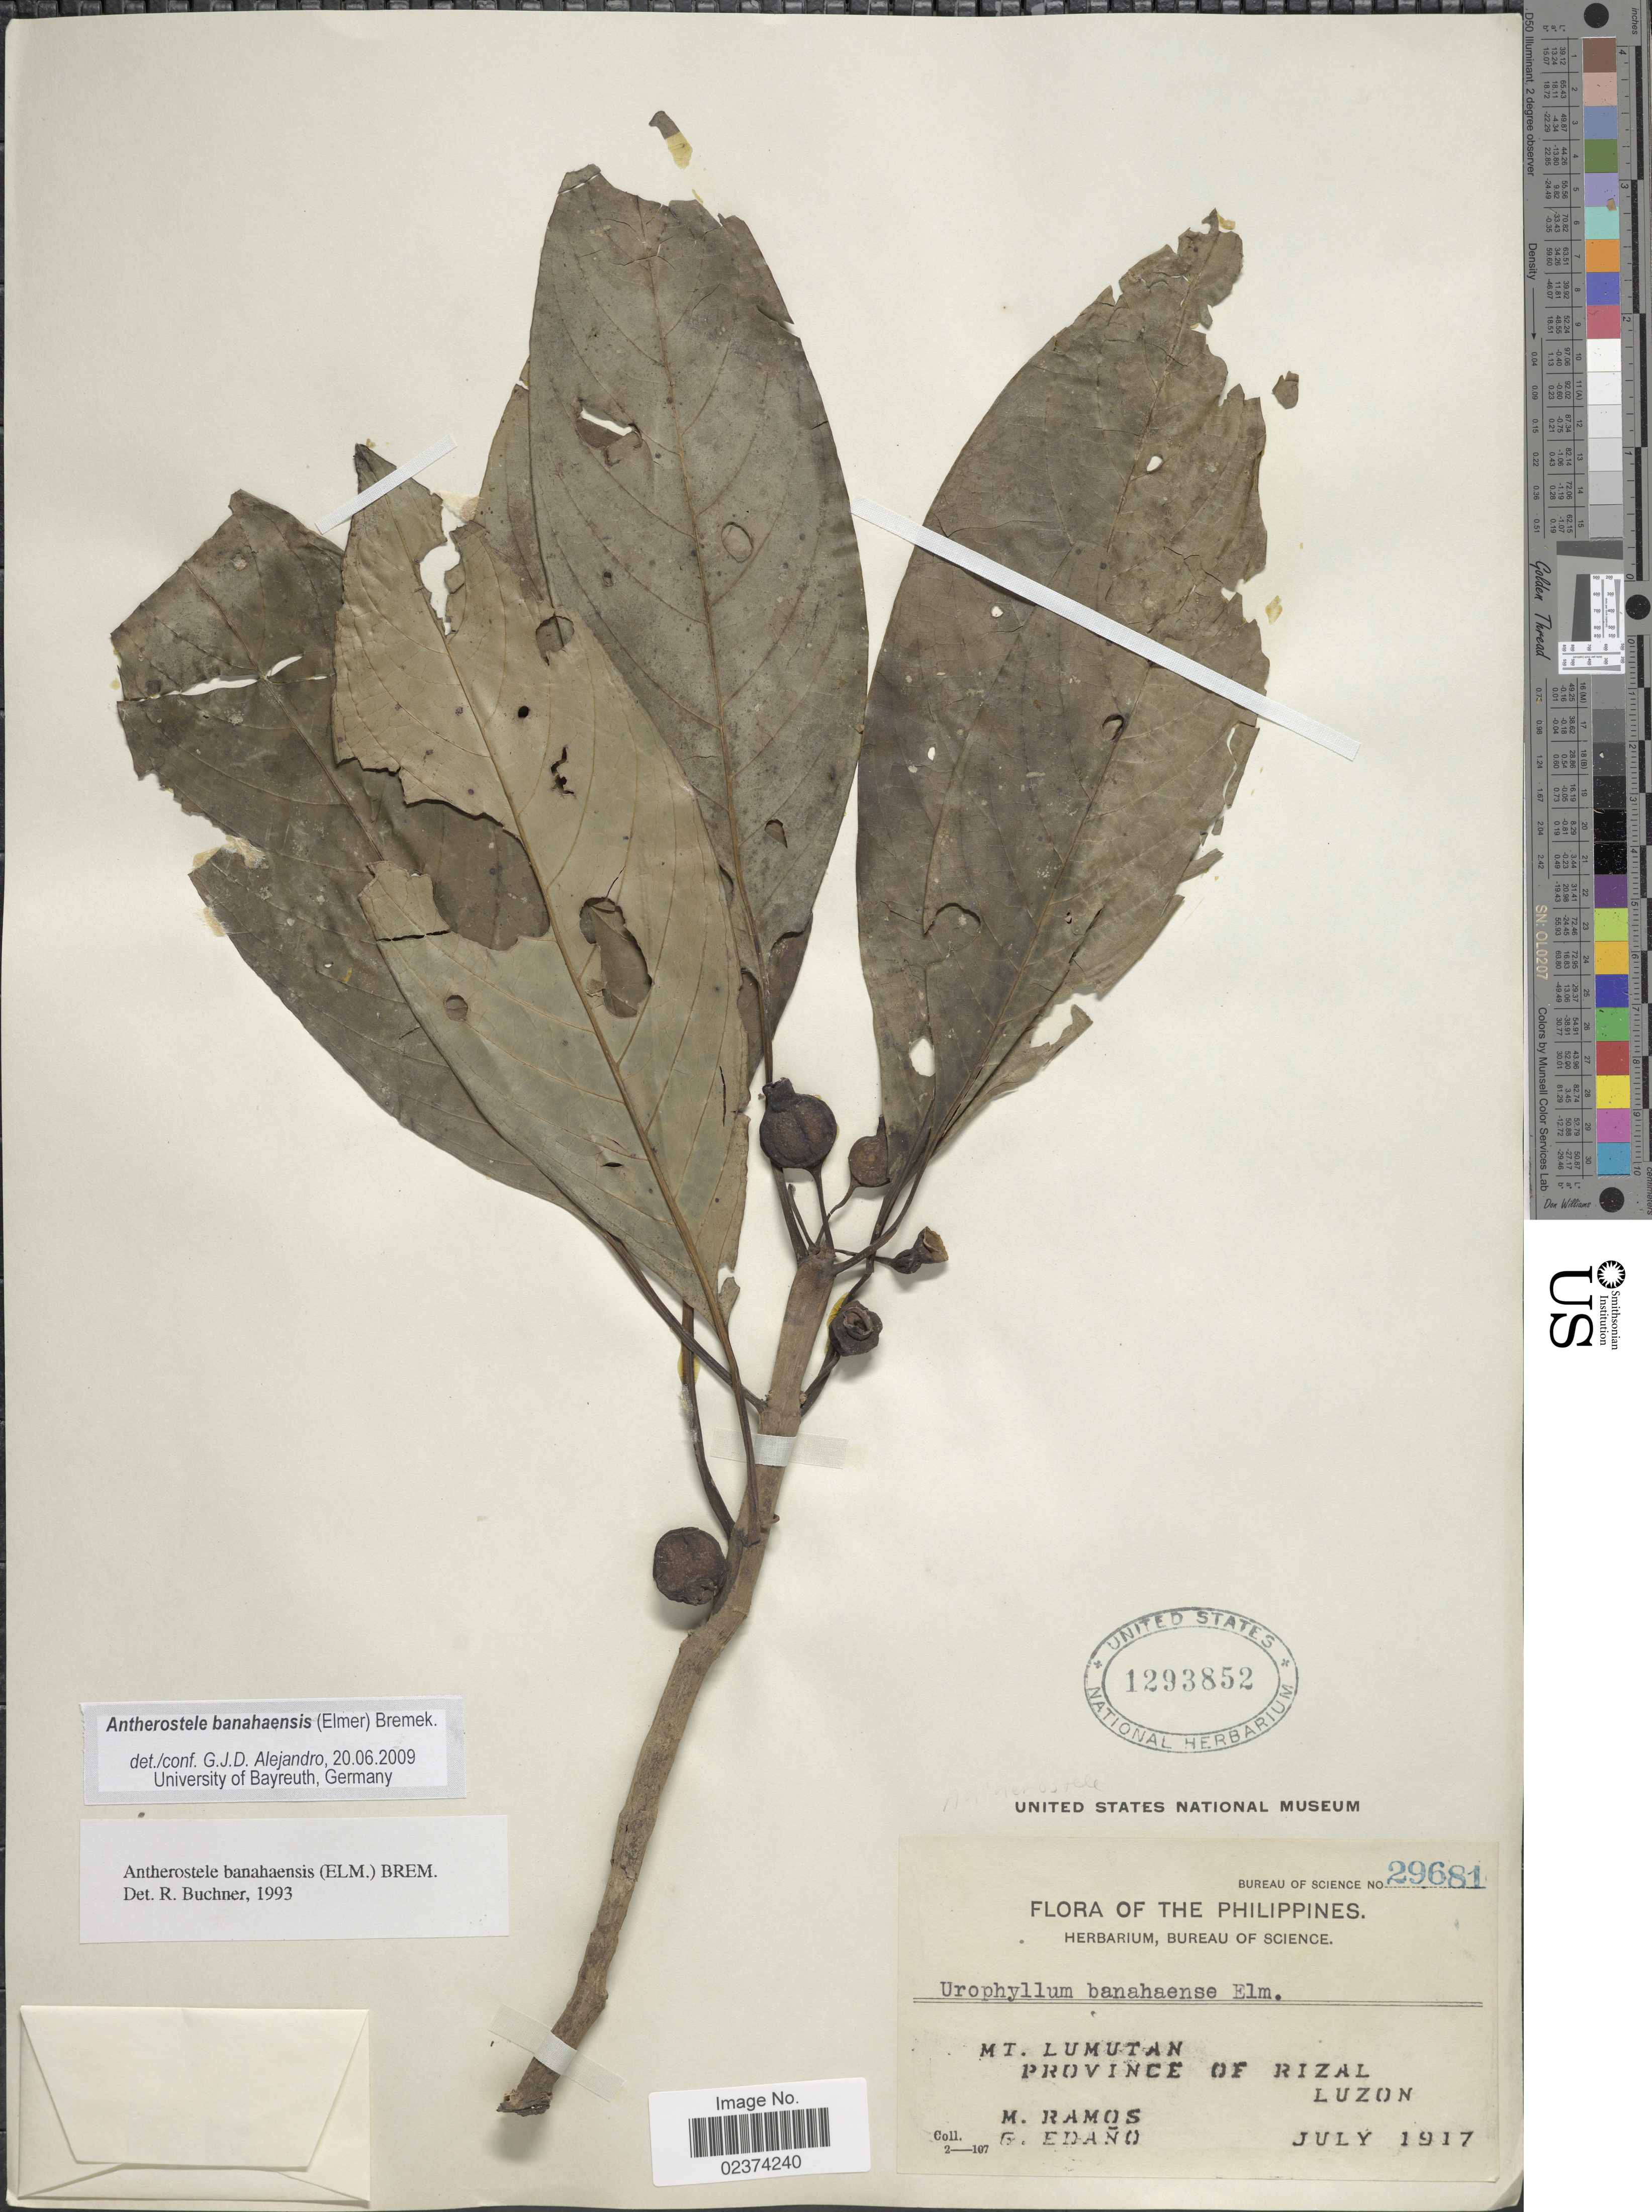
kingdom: Plantae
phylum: Tracheophyta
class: Magnoliopsida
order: Gentianales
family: Rubiaceae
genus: Antherostele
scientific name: Antherostele banahaensis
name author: (Elmer) Bremek.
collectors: M. Ramos & G. Edaño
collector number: Bureau of Science 29681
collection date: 1917-07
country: Philippines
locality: Mt. Lumutan, Province of Rizal, Luzon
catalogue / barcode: US 1293852